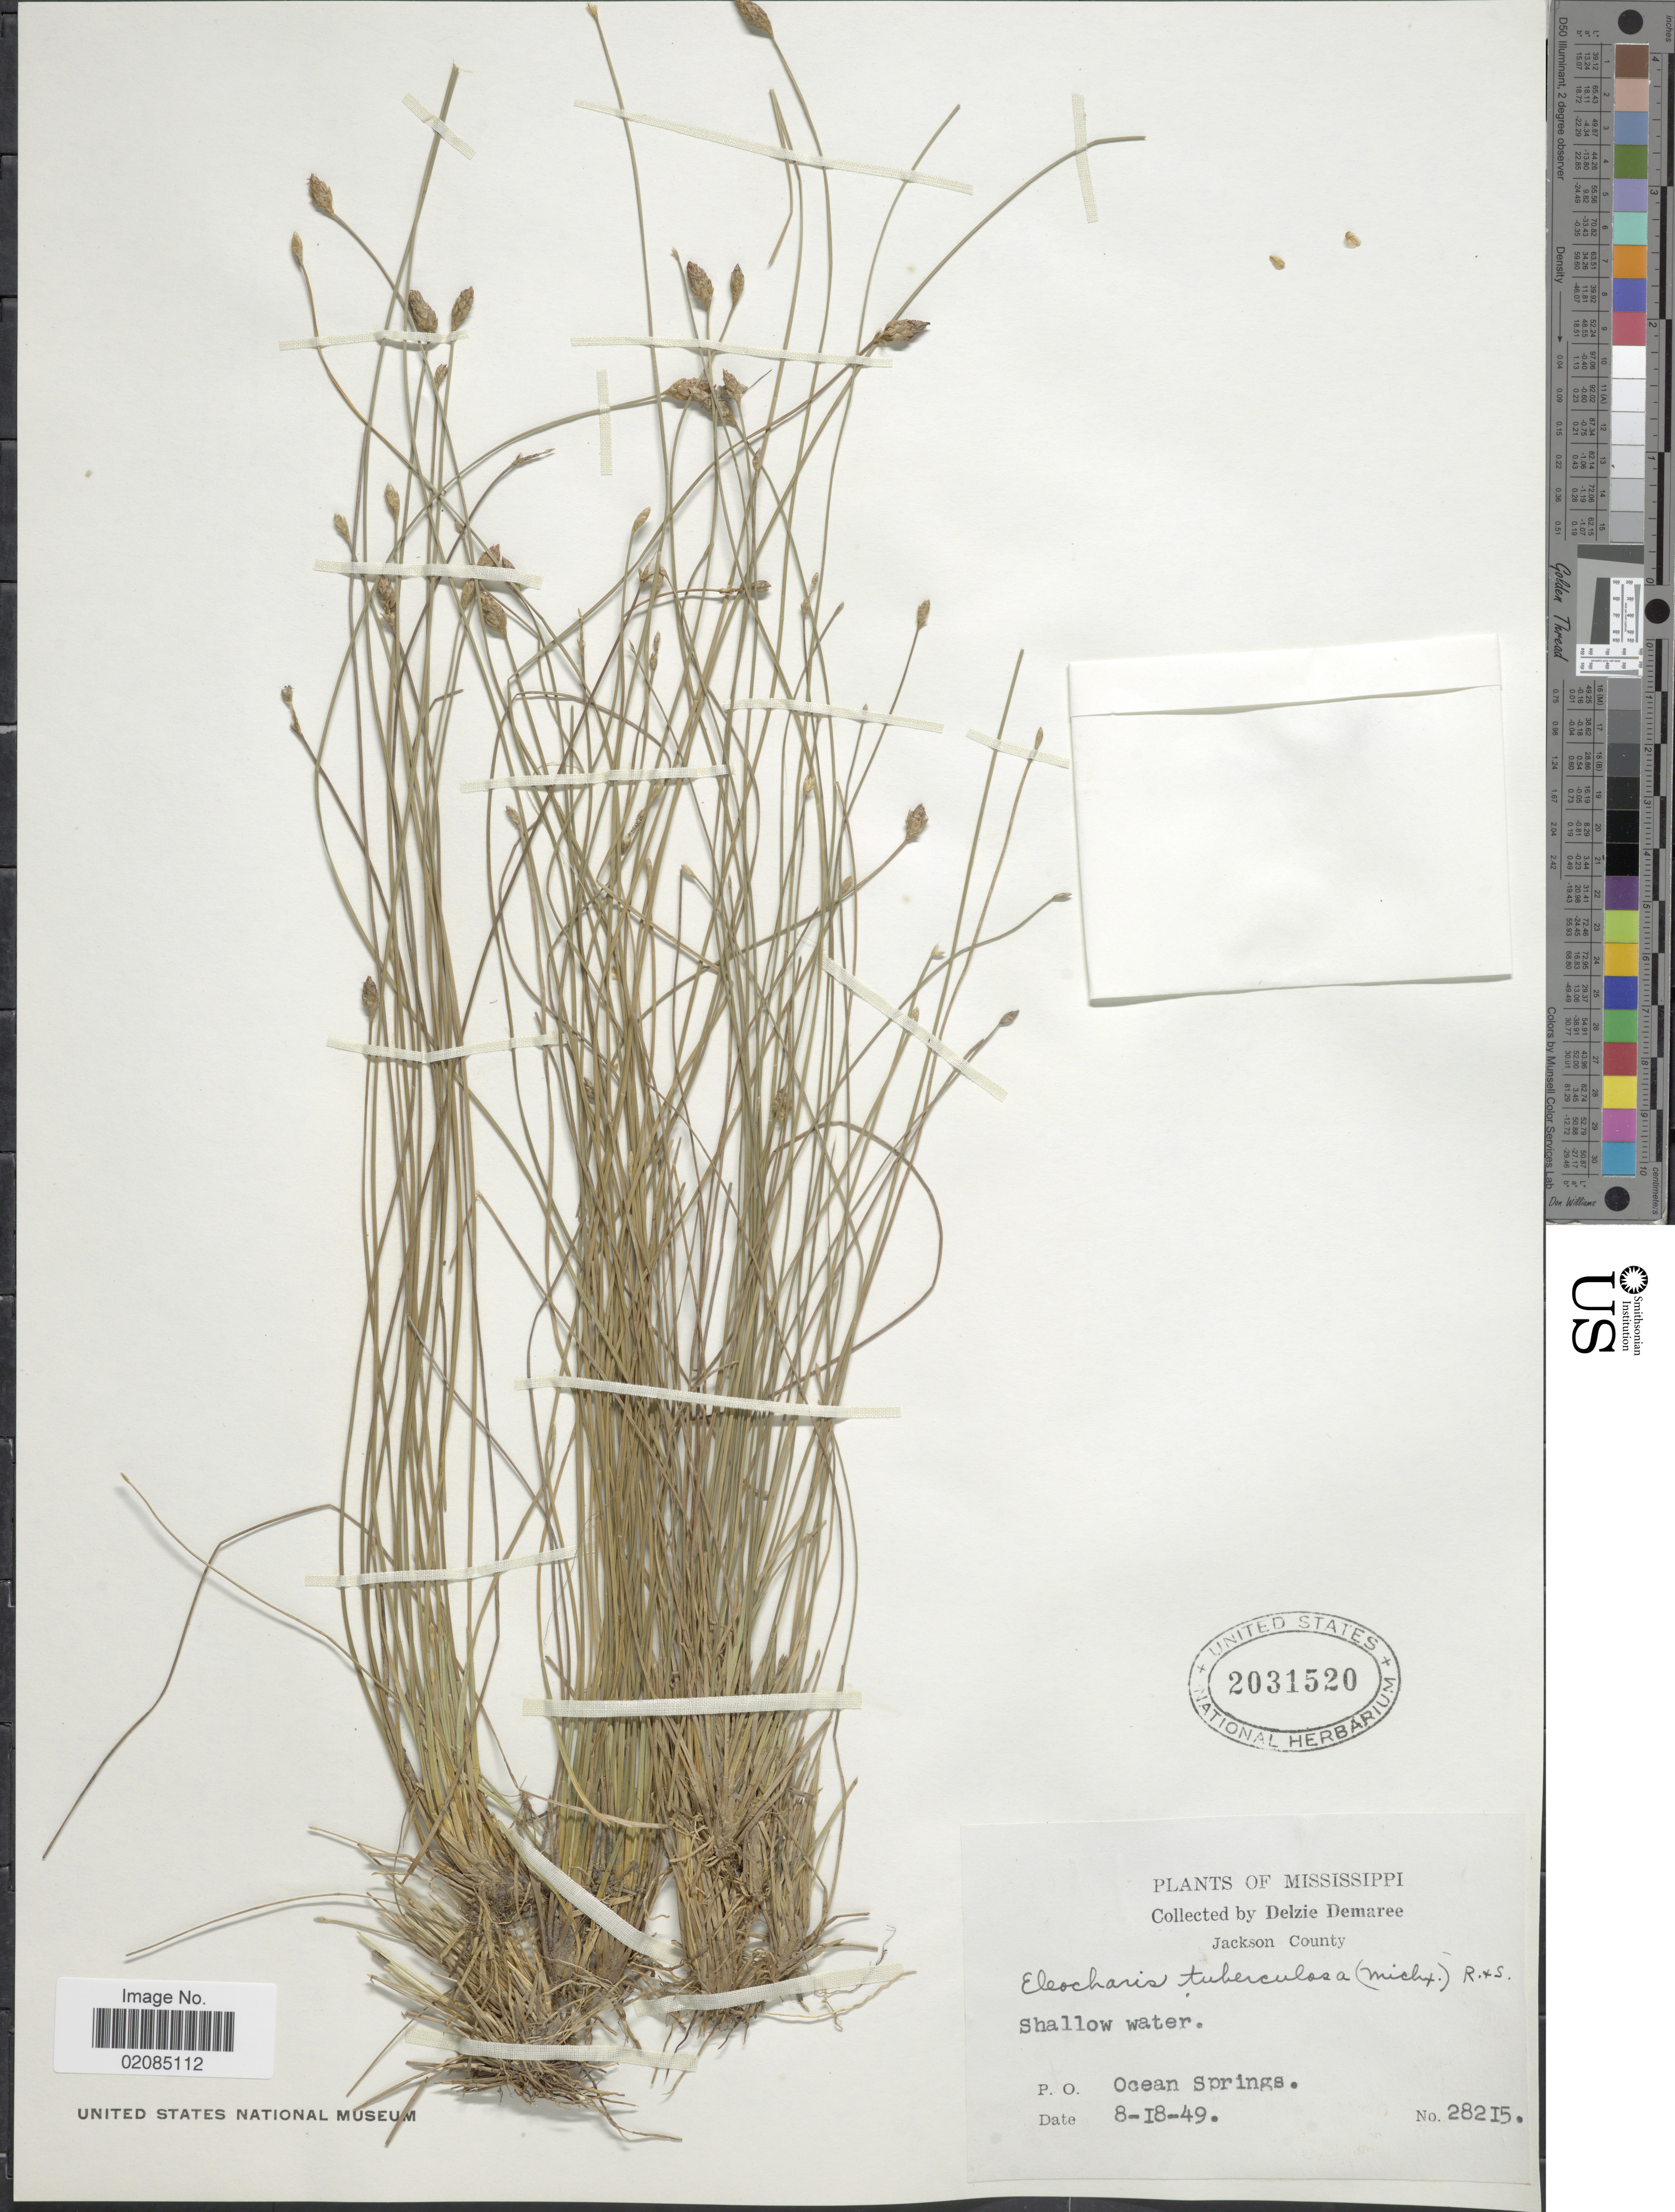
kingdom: Plantae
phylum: Tracheophyta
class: Liliopsida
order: Poales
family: Cyperaceae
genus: Eleocharis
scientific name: Eleocharis tuberculosa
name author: (Michx.) Roem. & Schult.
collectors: D. Demaree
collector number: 28215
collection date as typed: Transcribed d/m/y: 18/8/49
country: United States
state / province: Mississippi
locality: Jackson County, shallow water, P.O. Ocean Springs.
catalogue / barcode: US 2031520